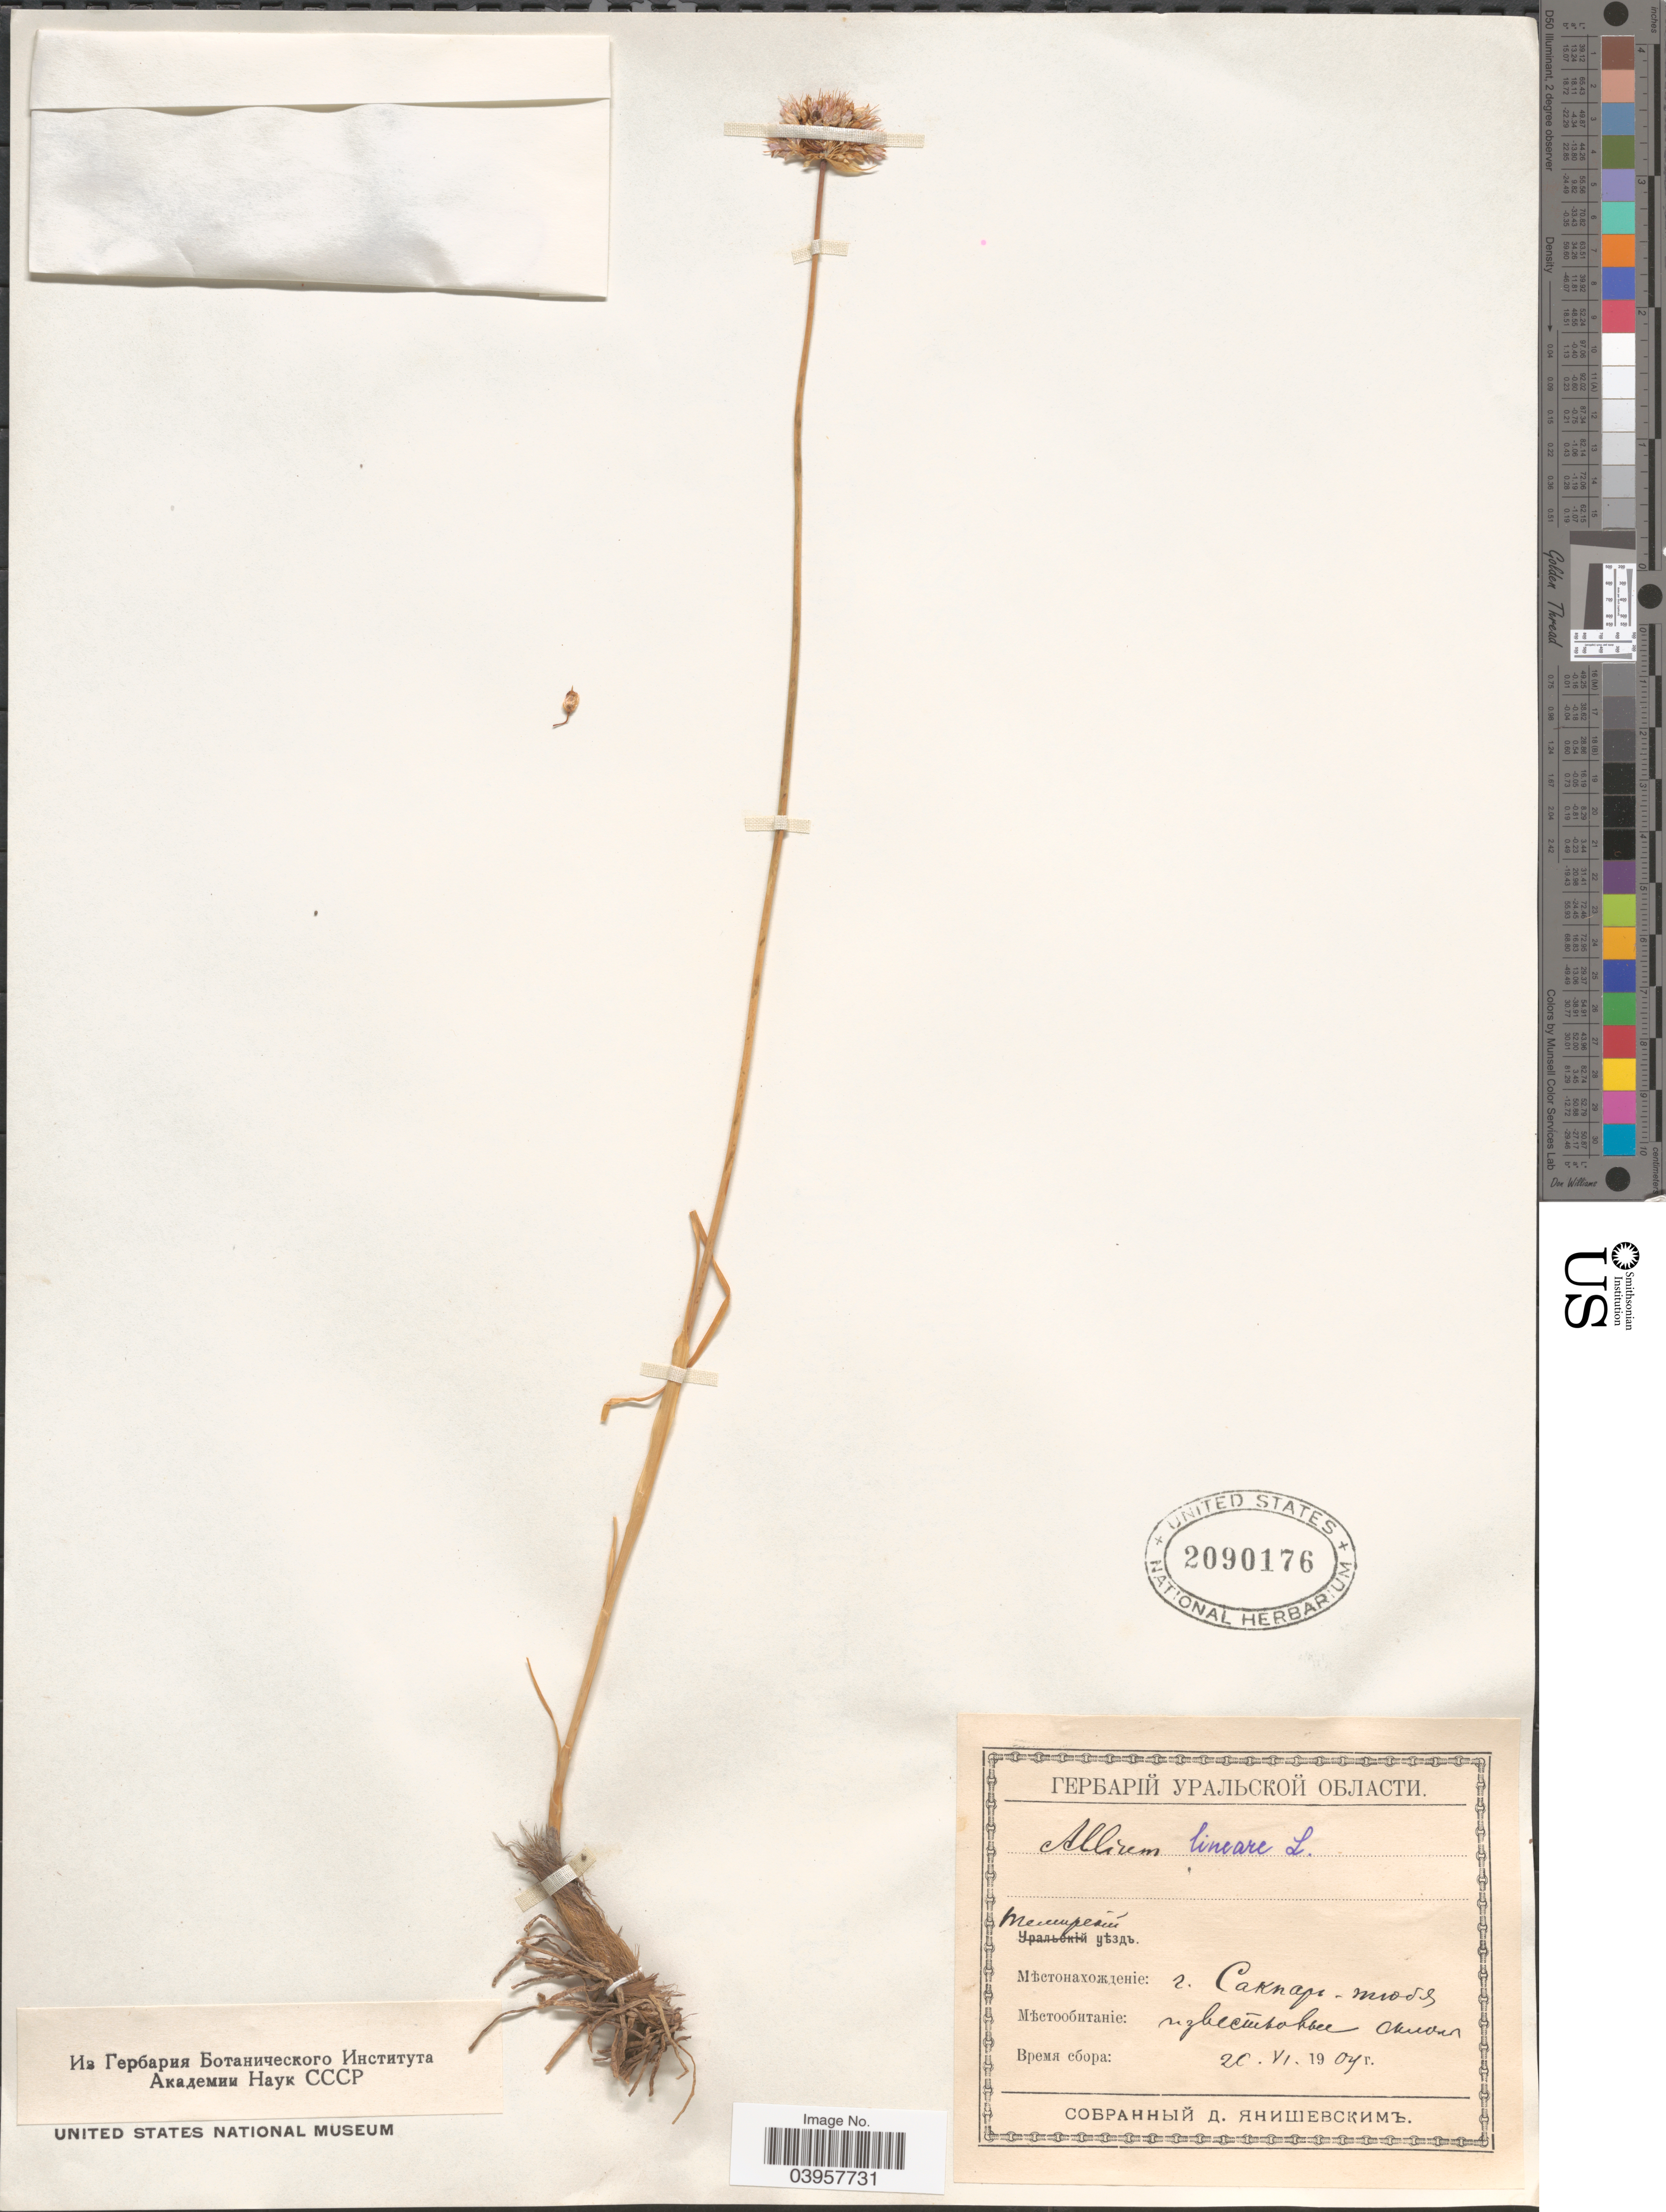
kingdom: Plantae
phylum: Tracheophyta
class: Liliopsida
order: Asparagales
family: Amaryllidaceae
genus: Allium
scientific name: Allium lineare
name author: L.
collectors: D. Yanishevskiy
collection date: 1904-06-20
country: Kazakhstan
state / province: Aqtobe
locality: Sakpar-Tyube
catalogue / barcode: US 2090176